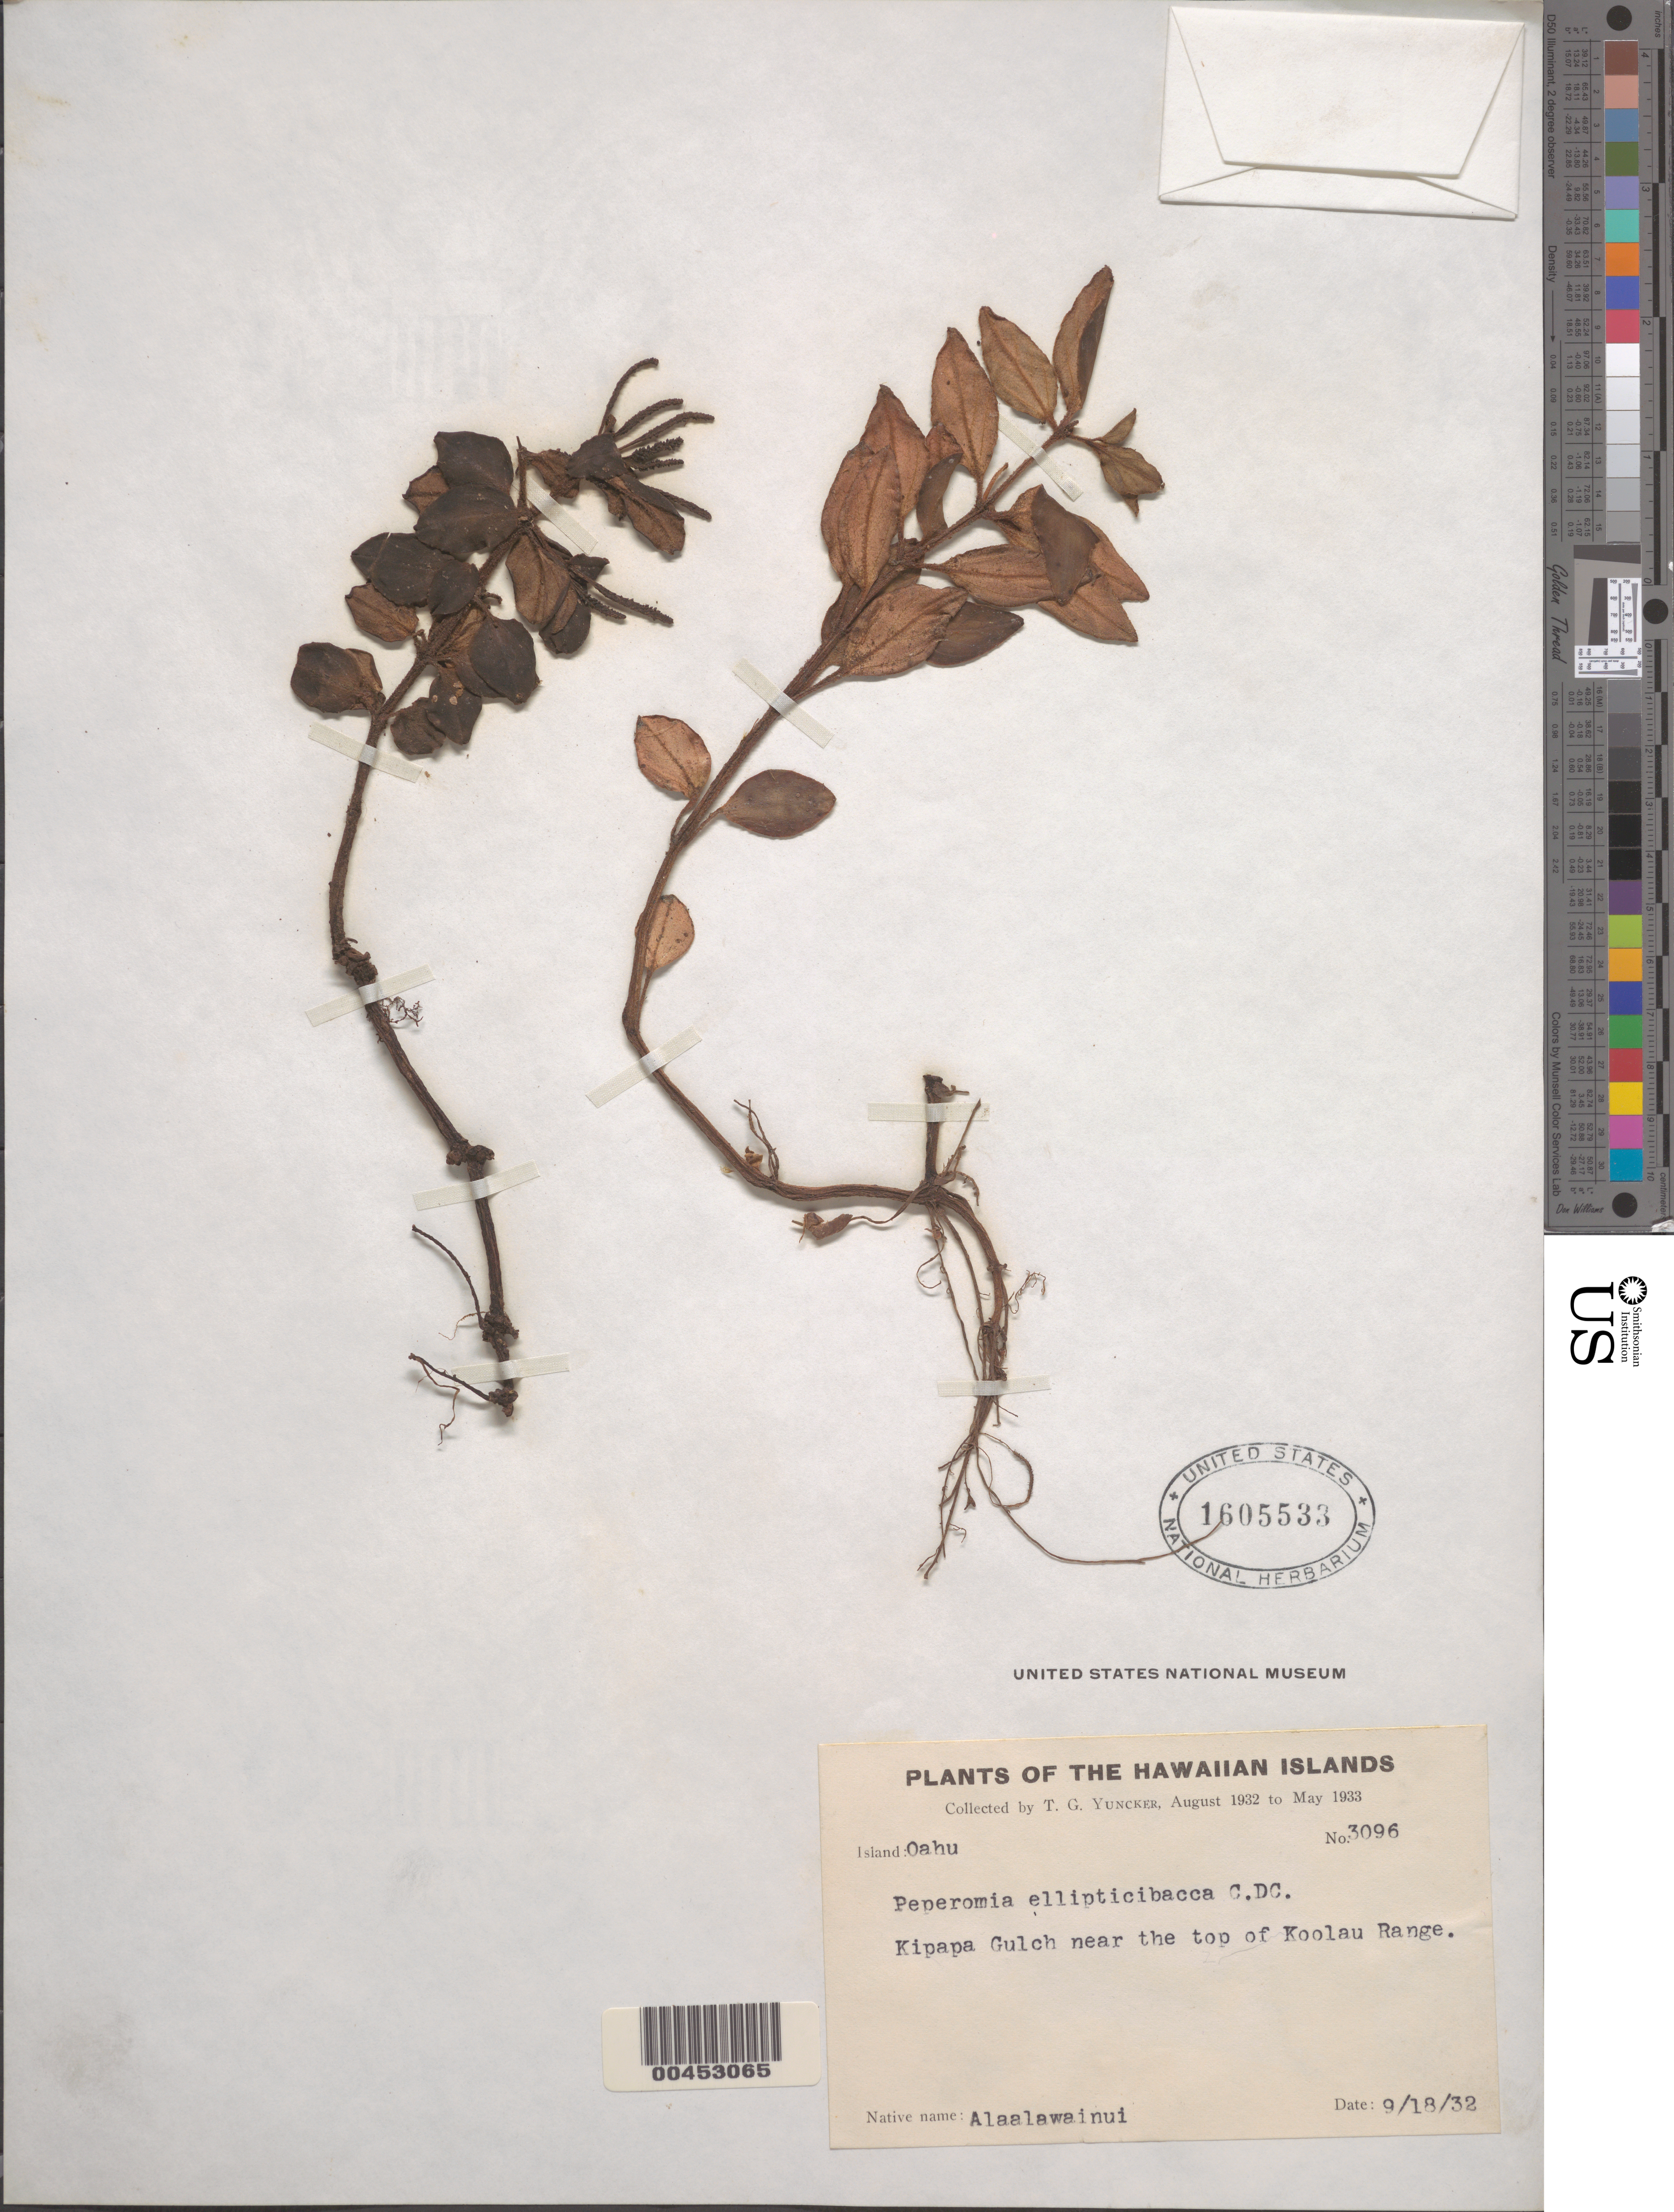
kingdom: Plantae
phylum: Tracheophyta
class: Magnoliopsida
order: Piperales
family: Piperaceae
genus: Peperomia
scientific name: Peperomia ellipticibacca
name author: C. DC.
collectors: T. G. Yuncker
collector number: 3096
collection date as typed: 18 Sep 1932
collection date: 1932-09-18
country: United States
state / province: Hawaii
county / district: Honolulu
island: Oahu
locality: Kipapa Gulch near the top of Koolau Range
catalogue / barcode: US 1605533